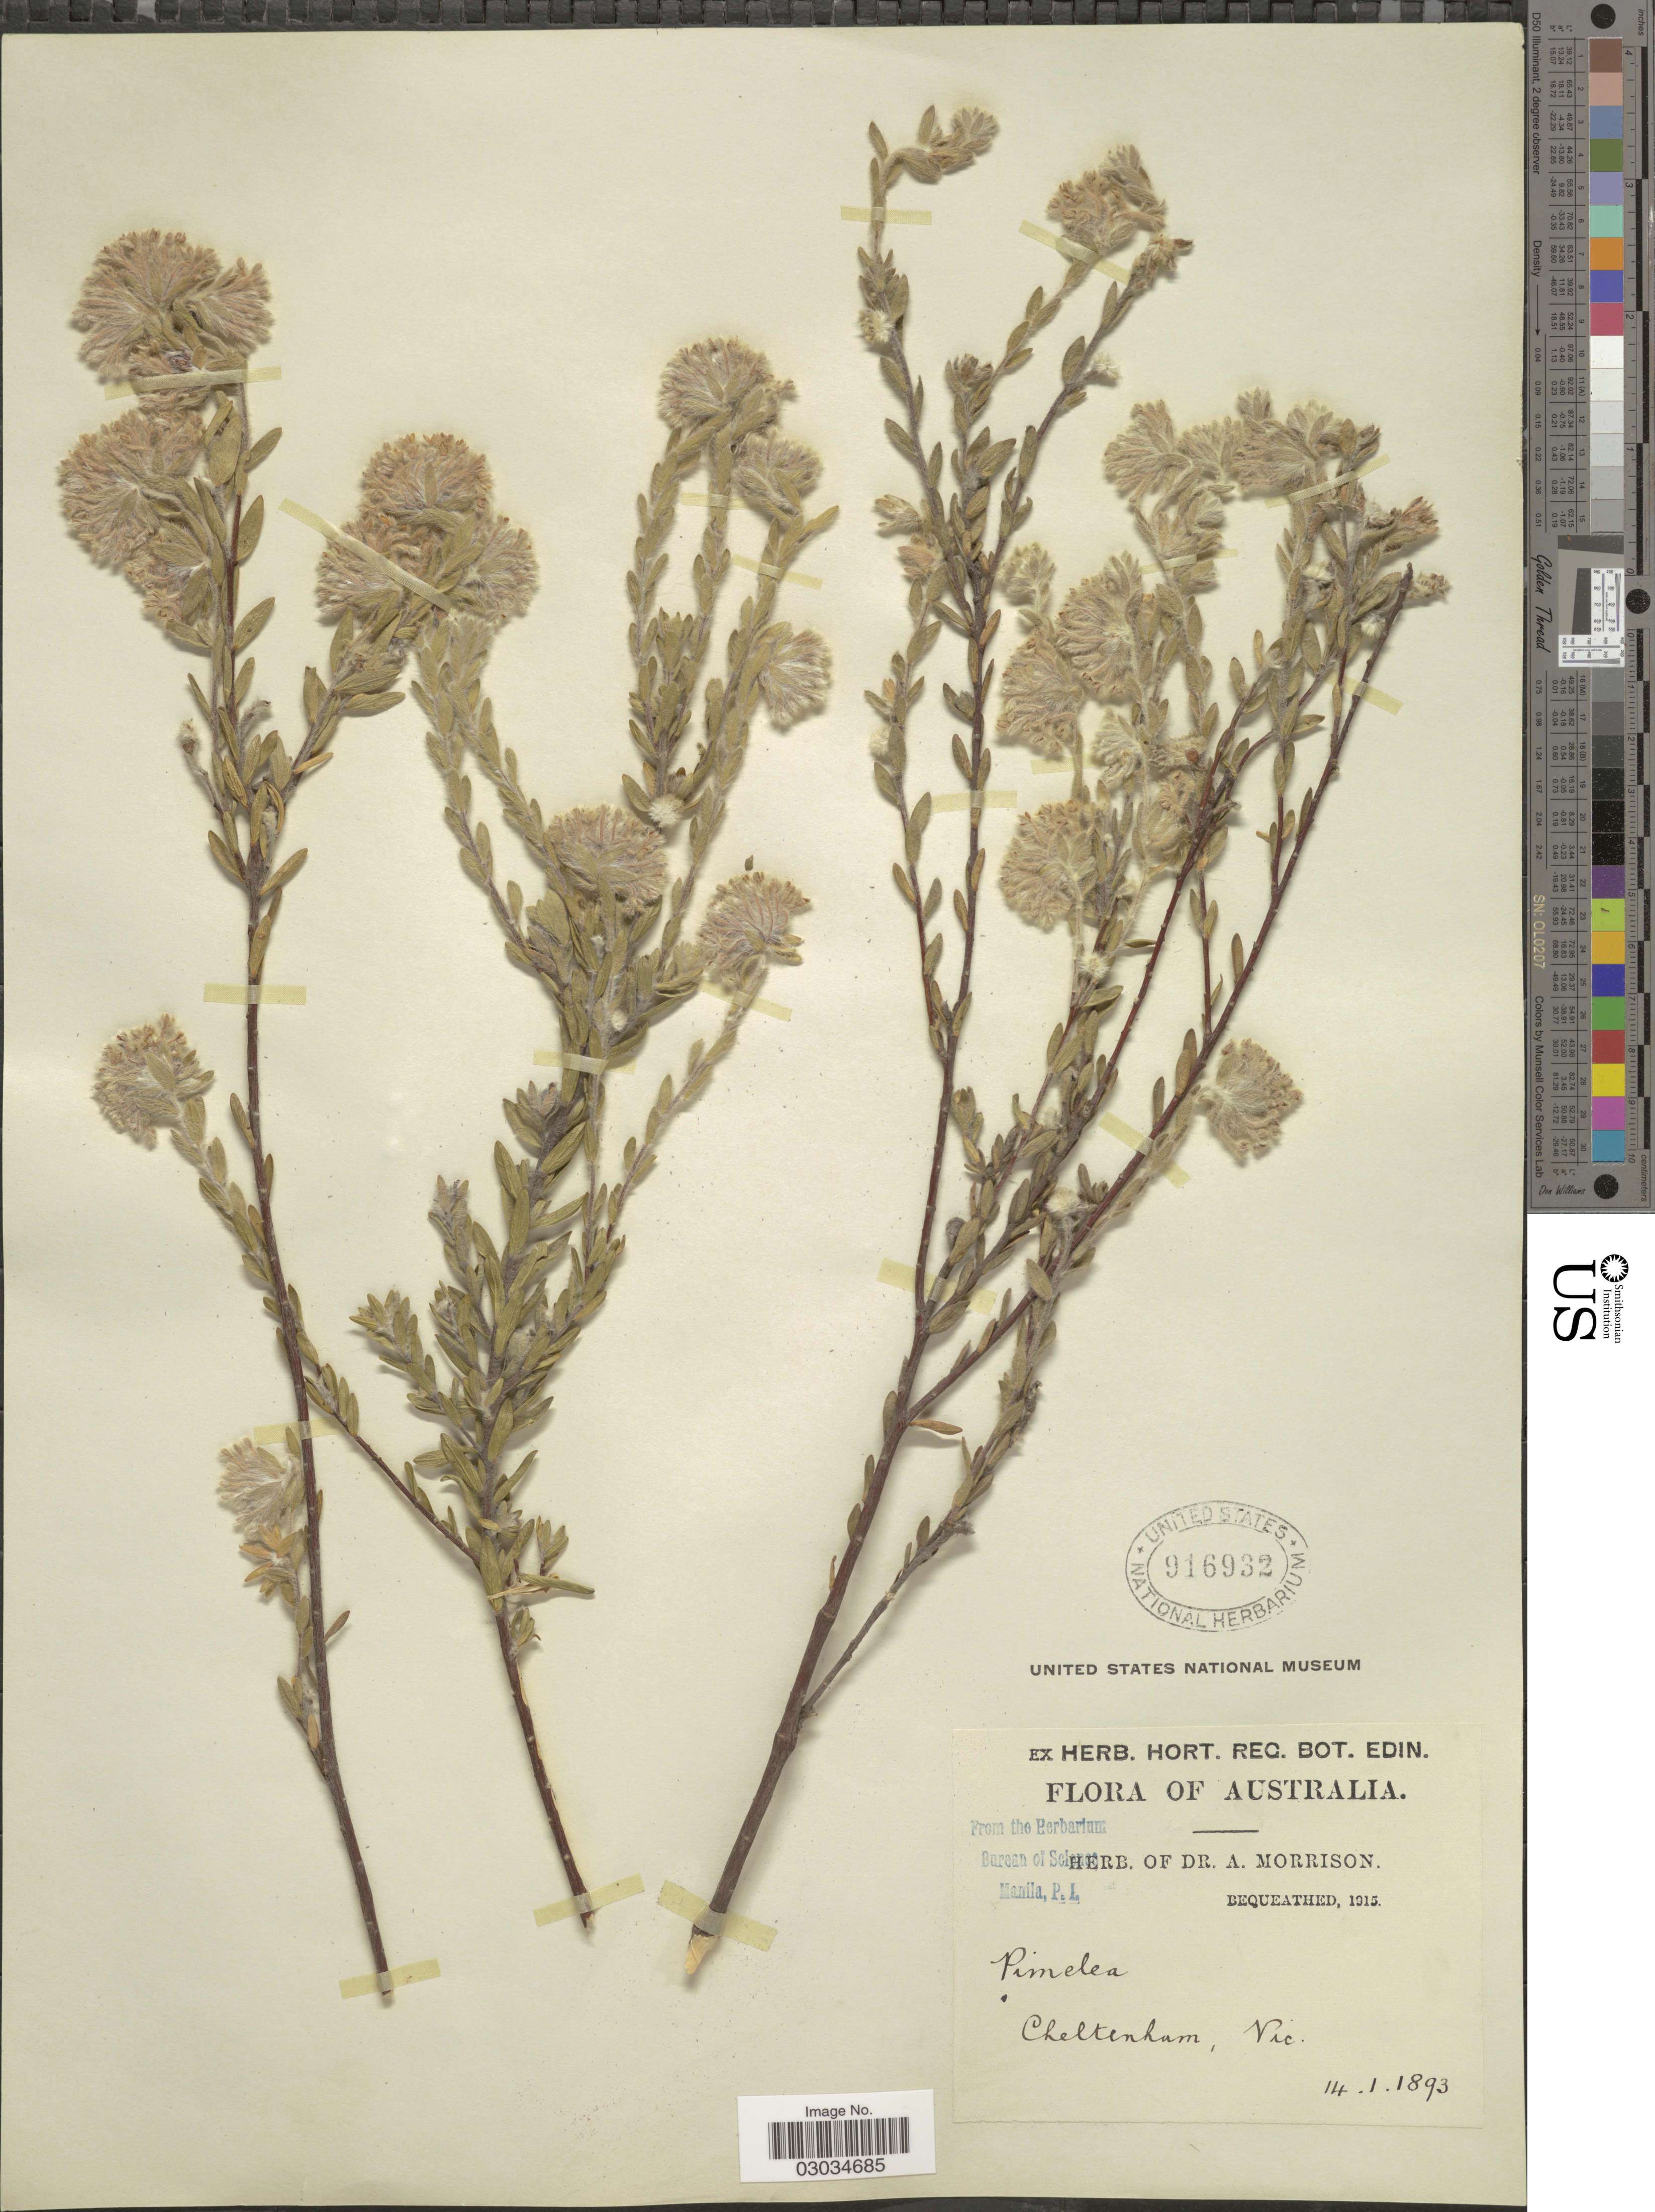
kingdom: Plantae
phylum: Tracheophyta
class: Magnoliopsida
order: Malvales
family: Thymelaeaceae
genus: Pimelea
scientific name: Pimelea sp.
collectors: ex herb. Dr. A. Morrison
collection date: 1893-01-14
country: Australia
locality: Cheltenham, Vic.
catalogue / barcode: US 916932